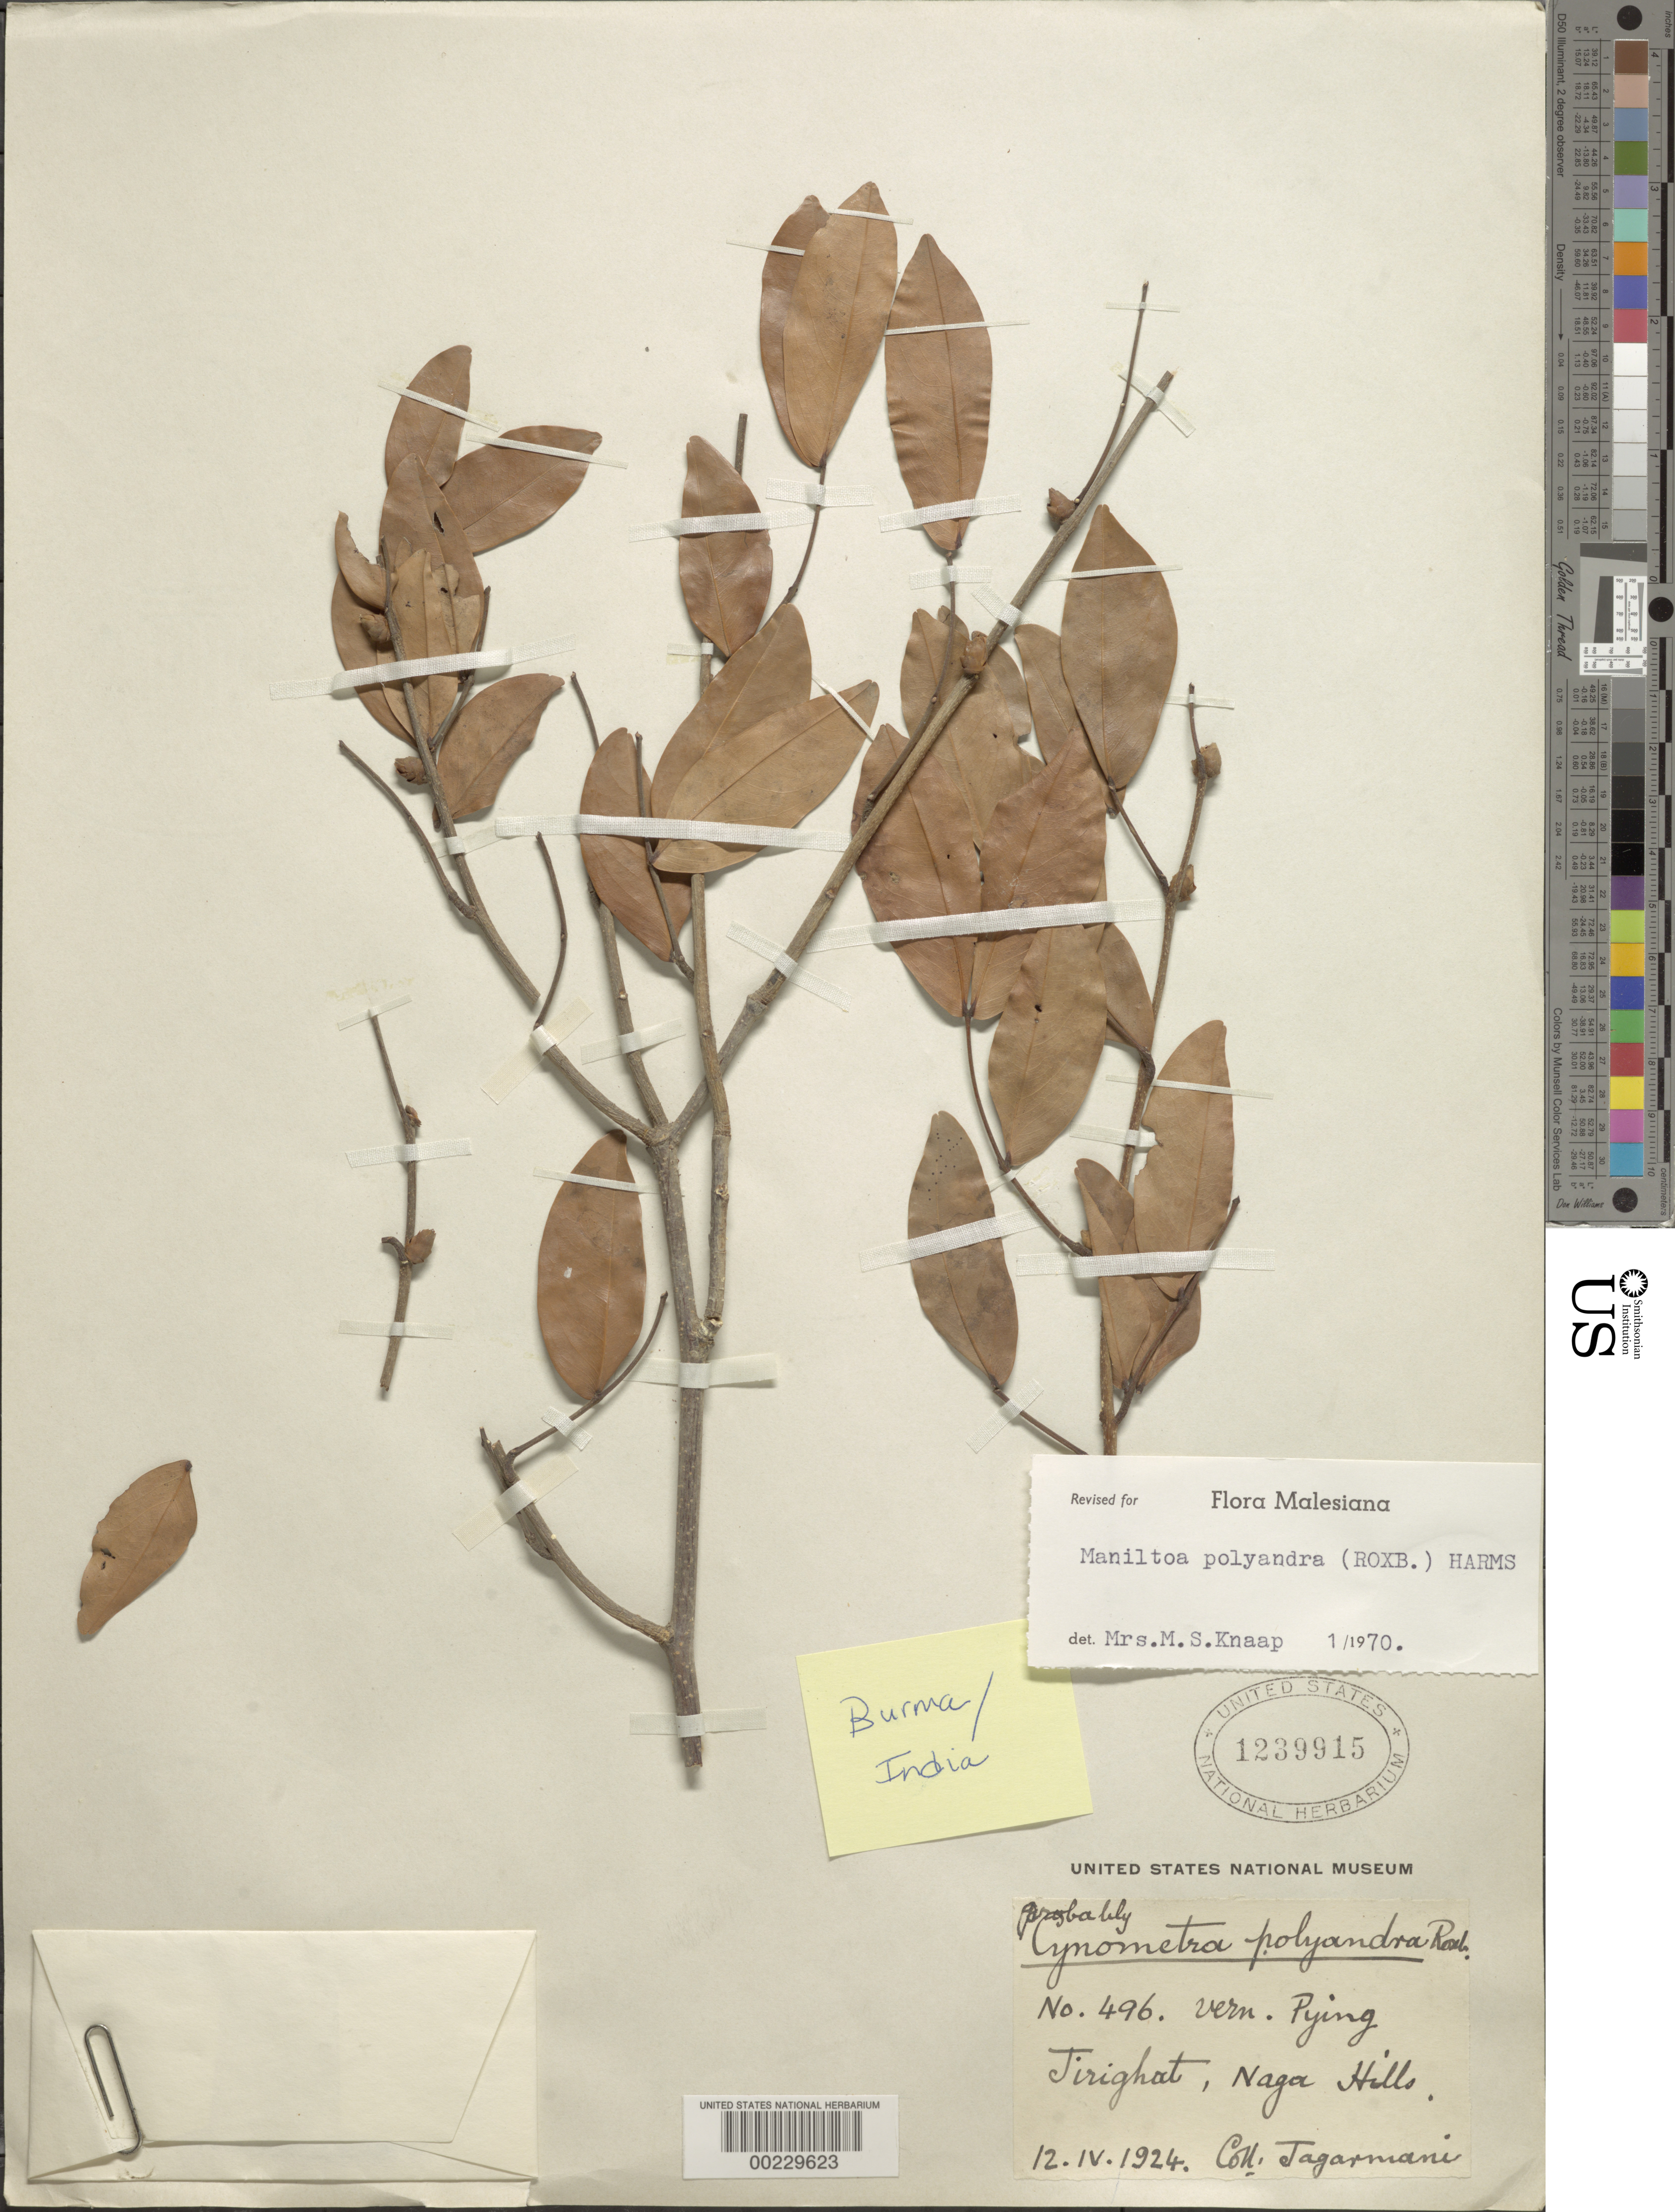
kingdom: Plantae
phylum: Tracheophyta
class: Magnoliopsida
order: Fabales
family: Fabaceae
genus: Maniltoa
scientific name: Maniltoa polyandra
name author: (Roxb.) Harms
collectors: -. Jagarmani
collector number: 496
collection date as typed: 12 Apr 1924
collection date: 1924-04-12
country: India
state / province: Nagaland (?)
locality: Jirighat, Naga Hills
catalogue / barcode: US 1239915